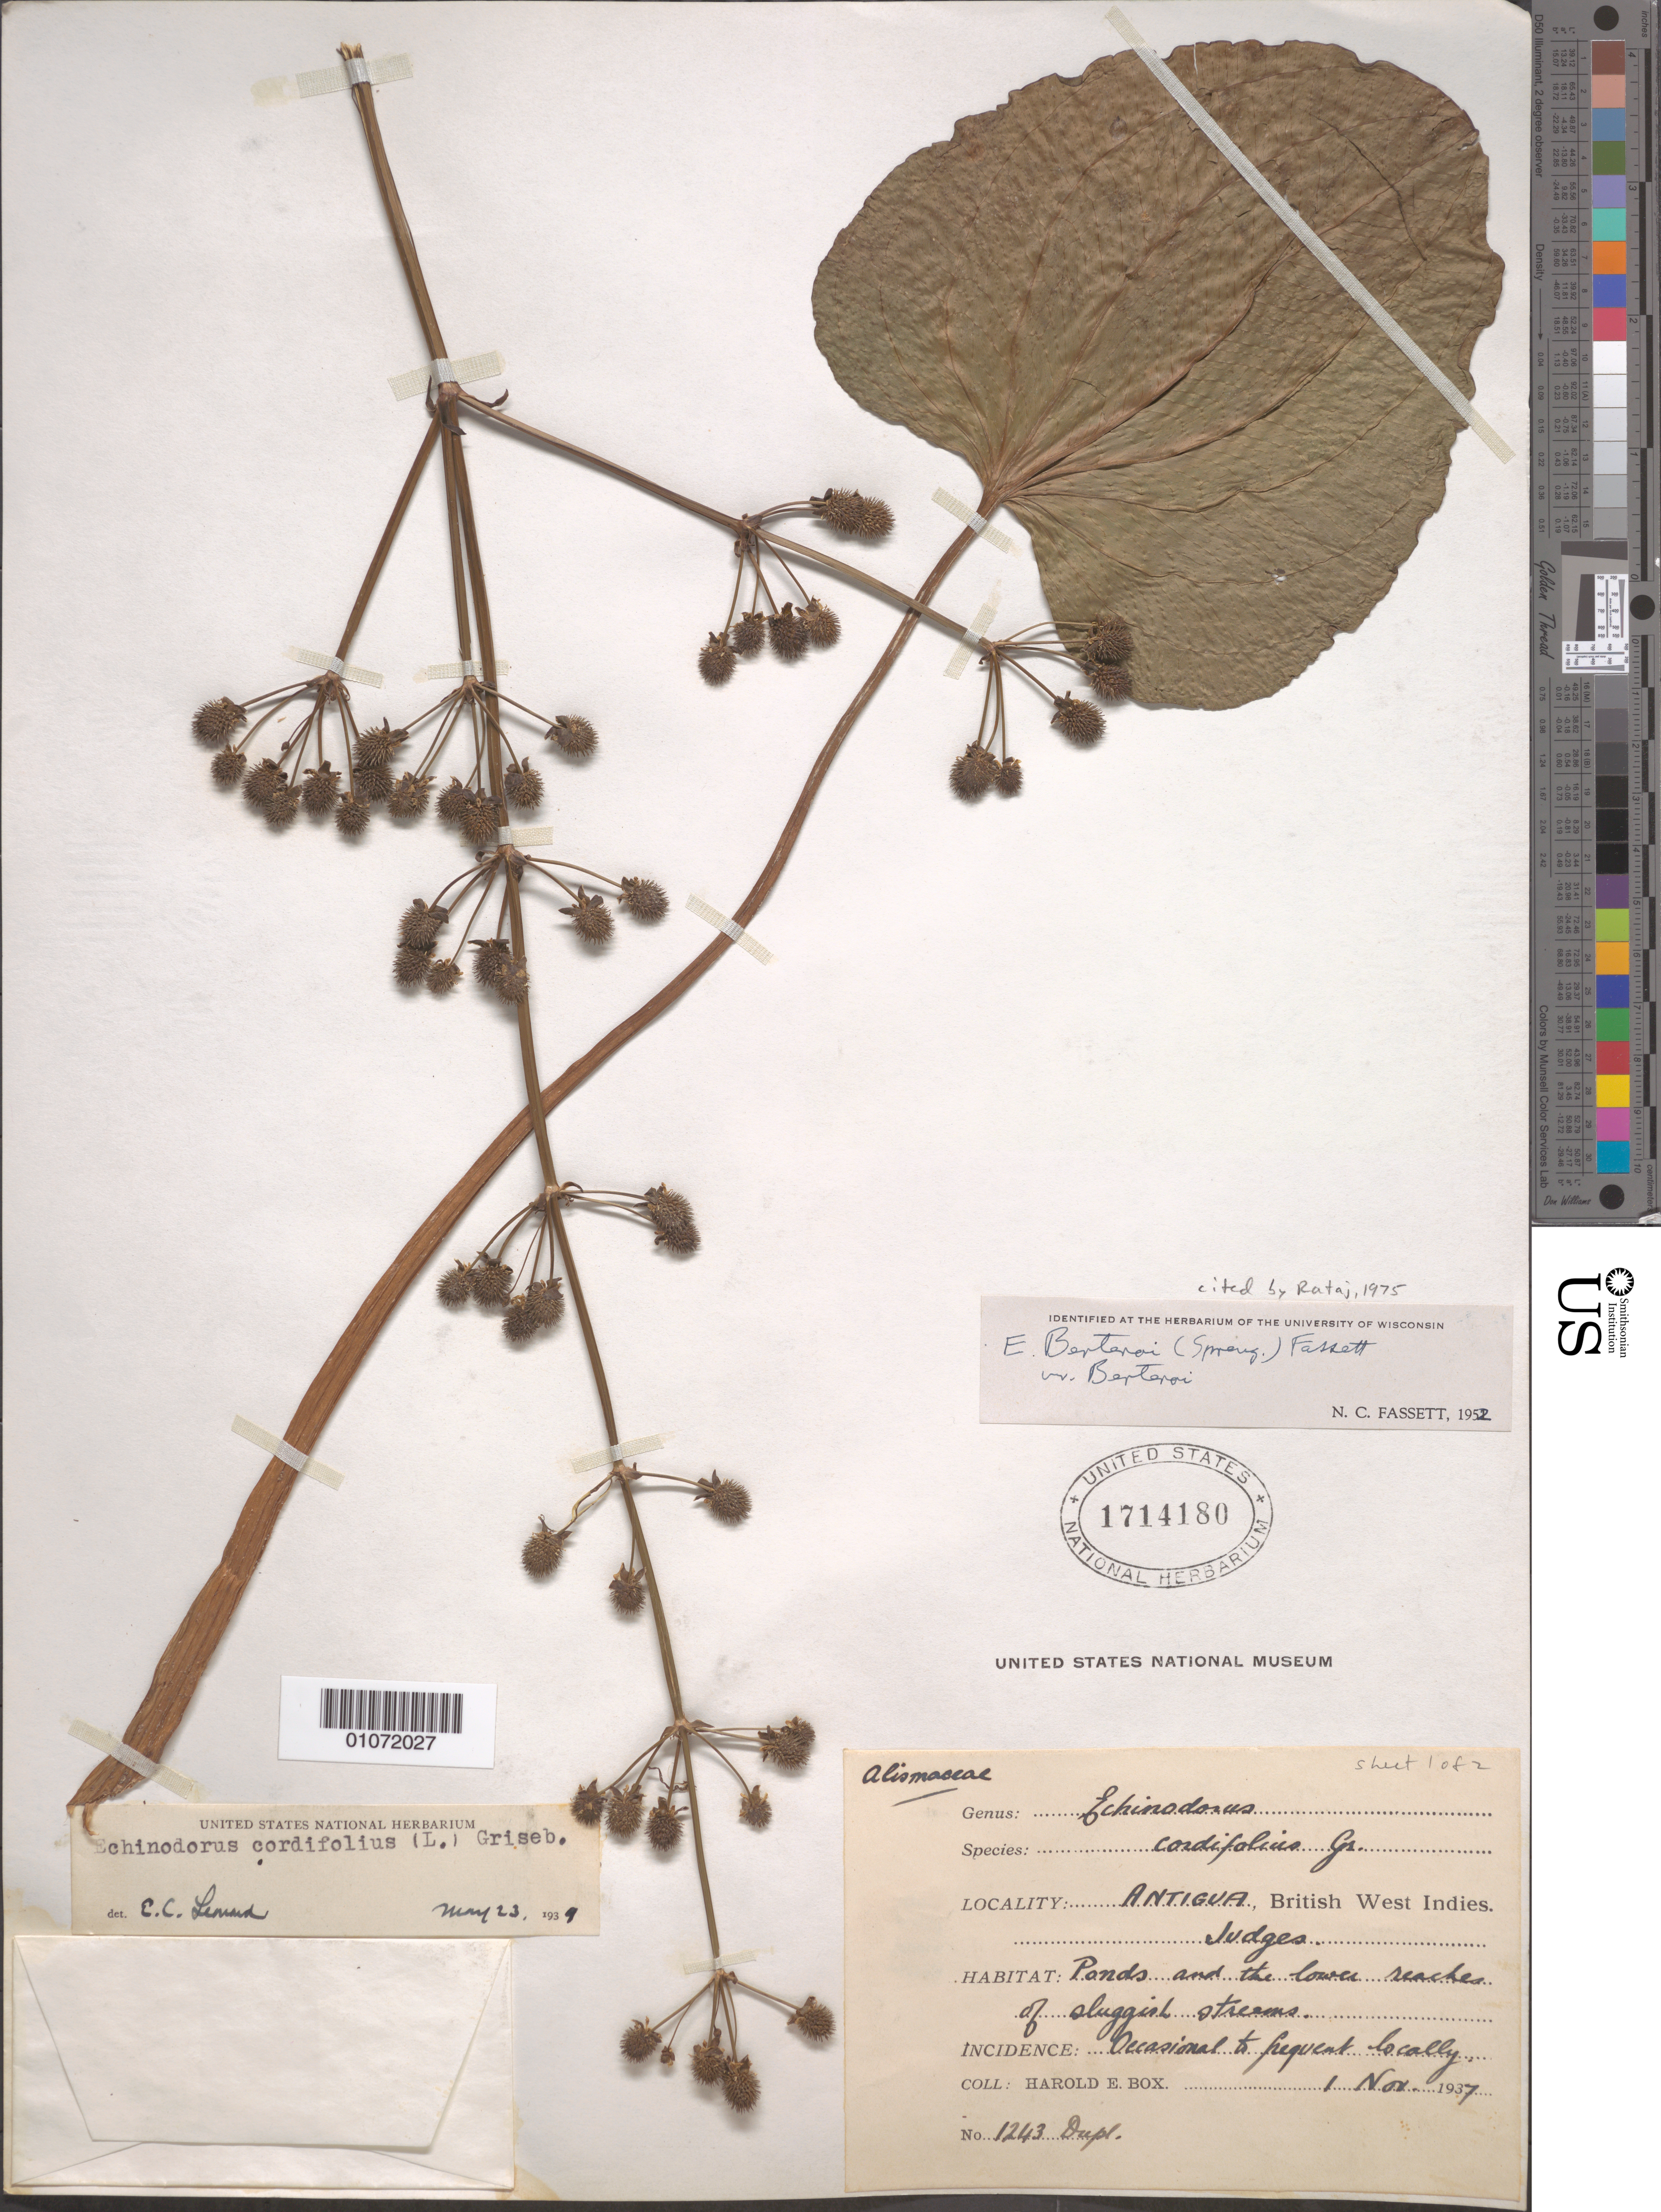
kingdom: Plantae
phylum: Tracheophyta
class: Liliopsida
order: Alismatales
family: Alismataceae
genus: Echinodorus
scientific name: Echinodorus berteroi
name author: (Spreng.) Fassett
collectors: H. E. Box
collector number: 1243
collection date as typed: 01 Nov 1937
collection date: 1937-11-01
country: Antigua and Barbuda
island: Leeward Is.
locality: Ponds and the lower beaches of sluggish streams.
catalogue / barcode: US 1714180